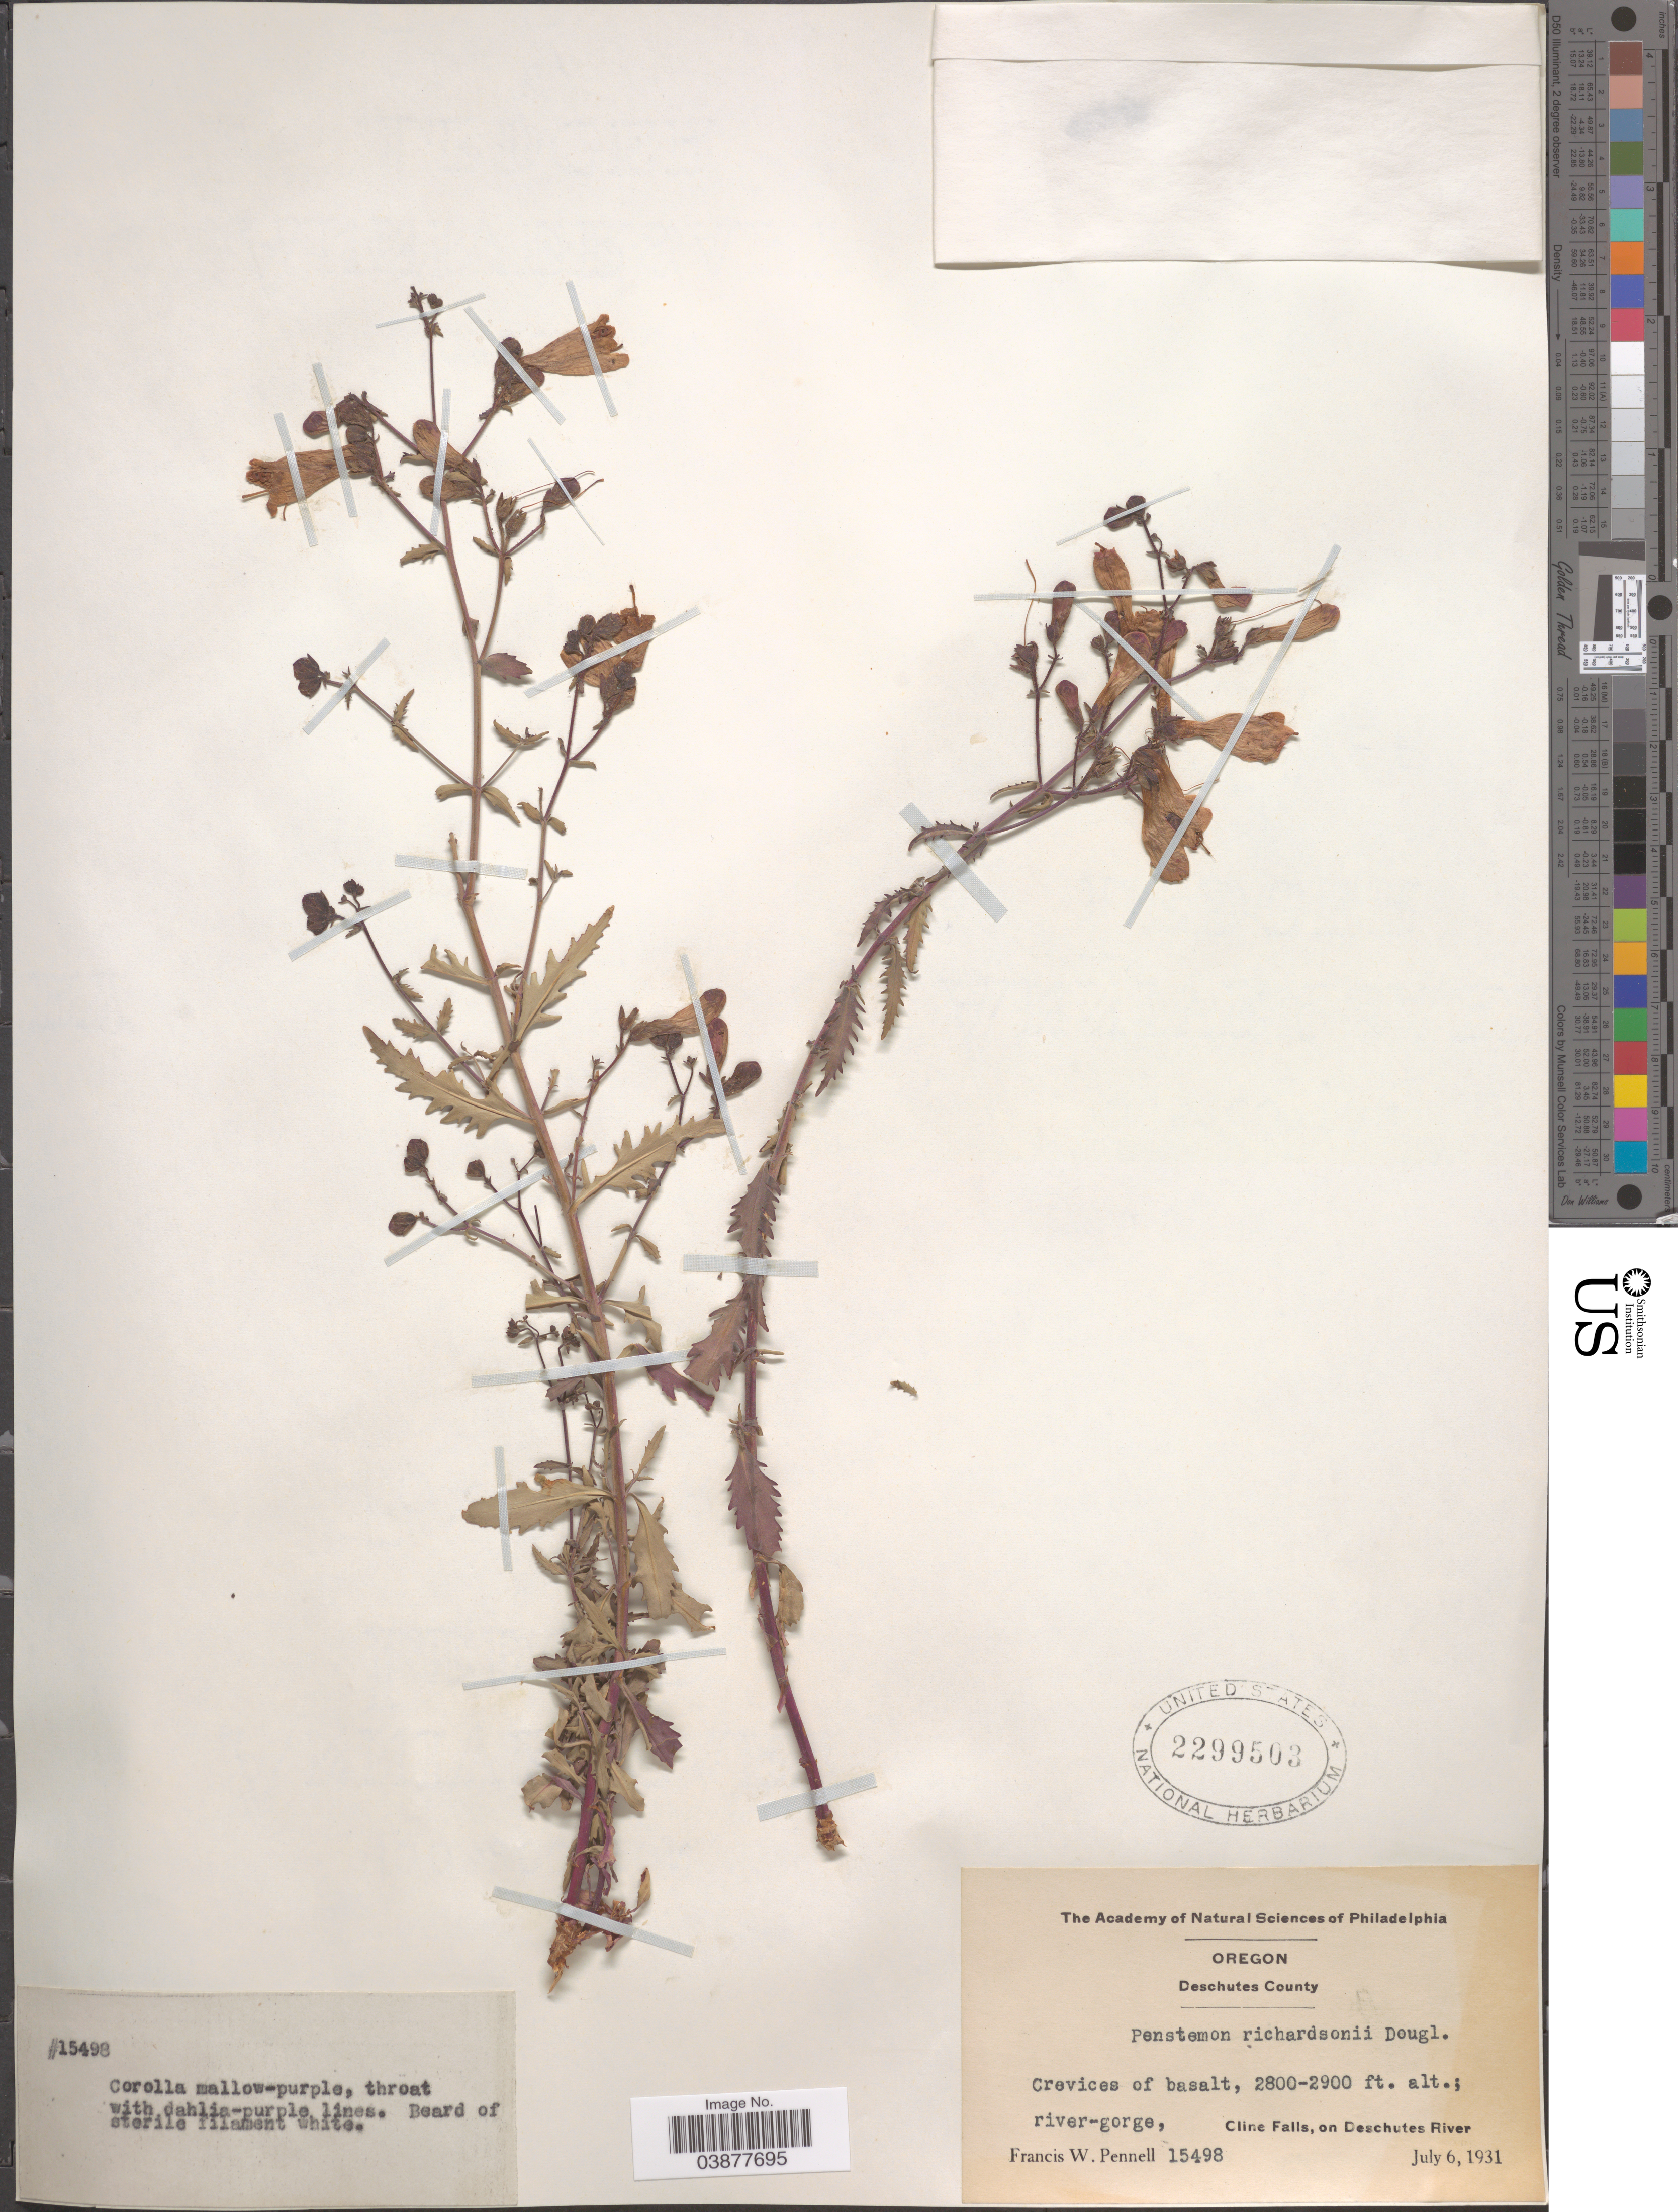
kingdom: Plantae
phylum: Tracheophyta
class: Magnoliopsida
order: Lamiales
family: Plantaginaceae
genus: Penstemon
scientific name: Penstemon richardsonii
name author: Douglas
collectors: F. W. Pennell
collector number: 15498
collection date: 1931-07-06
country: United States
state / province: Oregon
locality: Deschutes County. River gorge, Oline Falls, on Deschutes River.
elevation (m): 853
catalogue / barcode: US 2299503